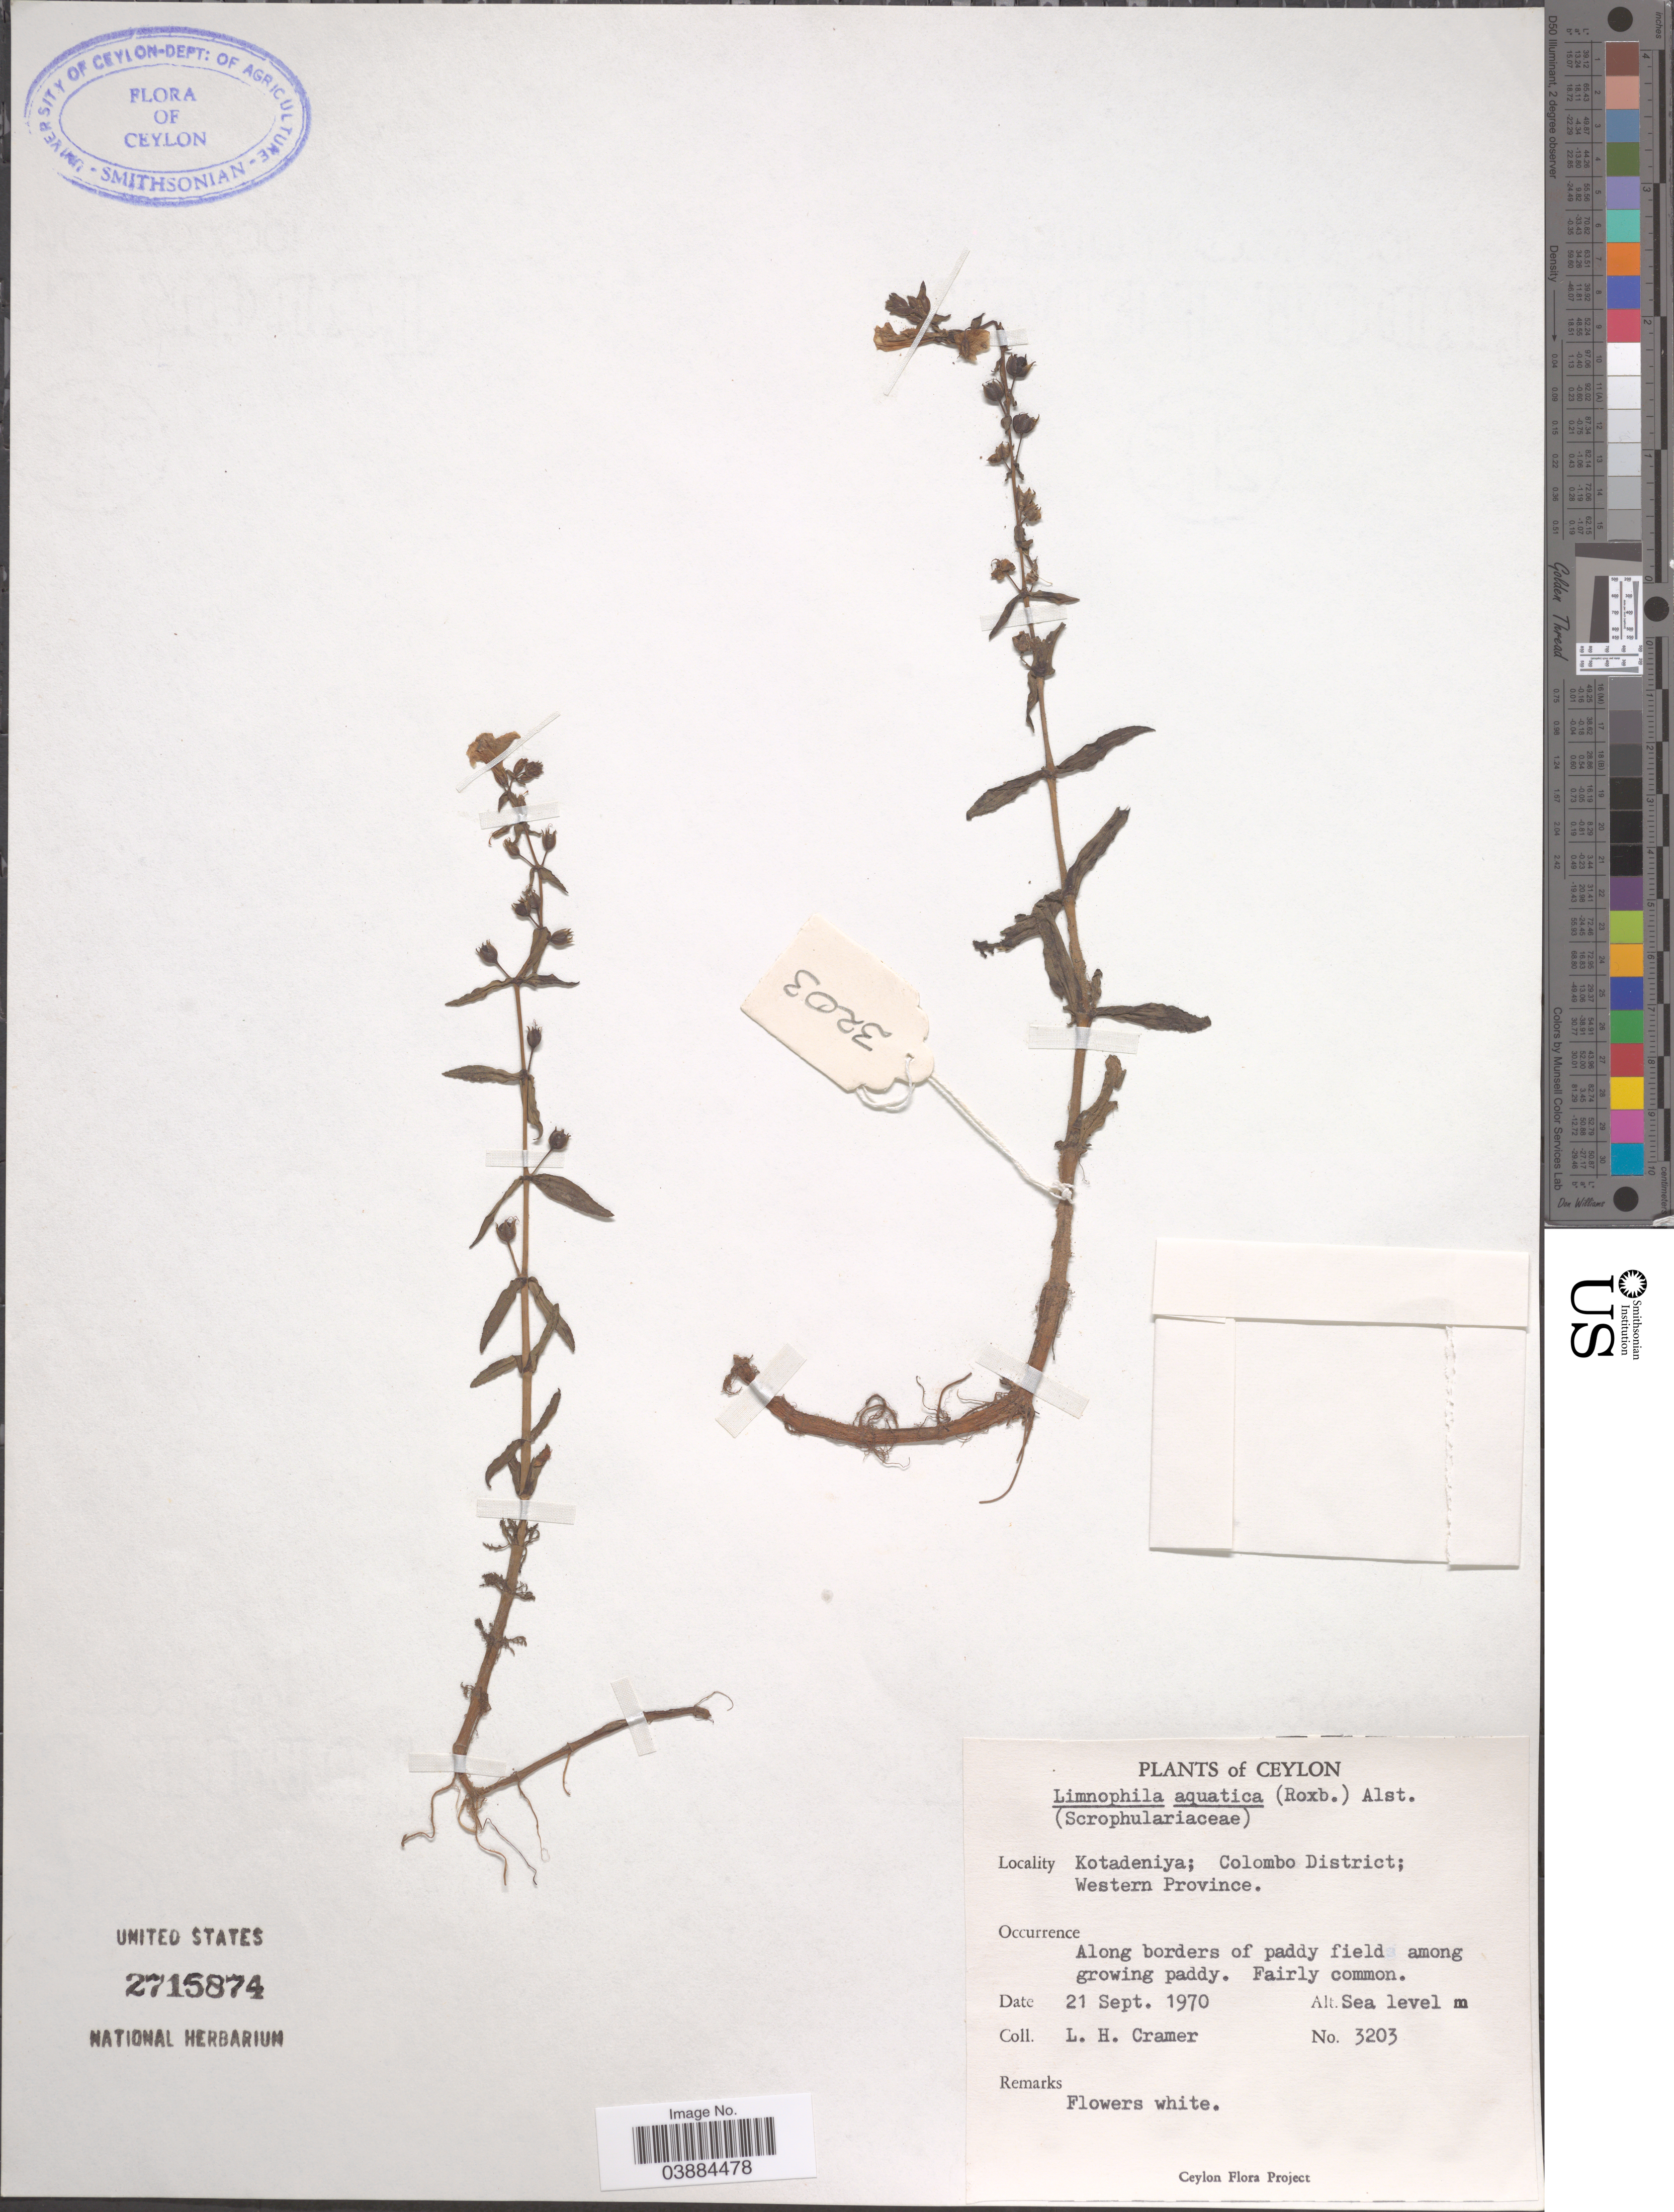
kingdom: Plantae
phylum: Tracheophyta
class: Magnoliopsida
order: Lamiales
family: Plantaginaceae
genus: Limnophila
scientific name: Limnophila aquatica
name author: (Willd.) Santapau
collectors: L. H. Cramer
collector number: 3203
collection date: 1970-09-21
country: Sri Lanka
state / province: Western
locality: Ceylon. Kotadeniya; Colombo District.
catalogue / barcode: US 2715874